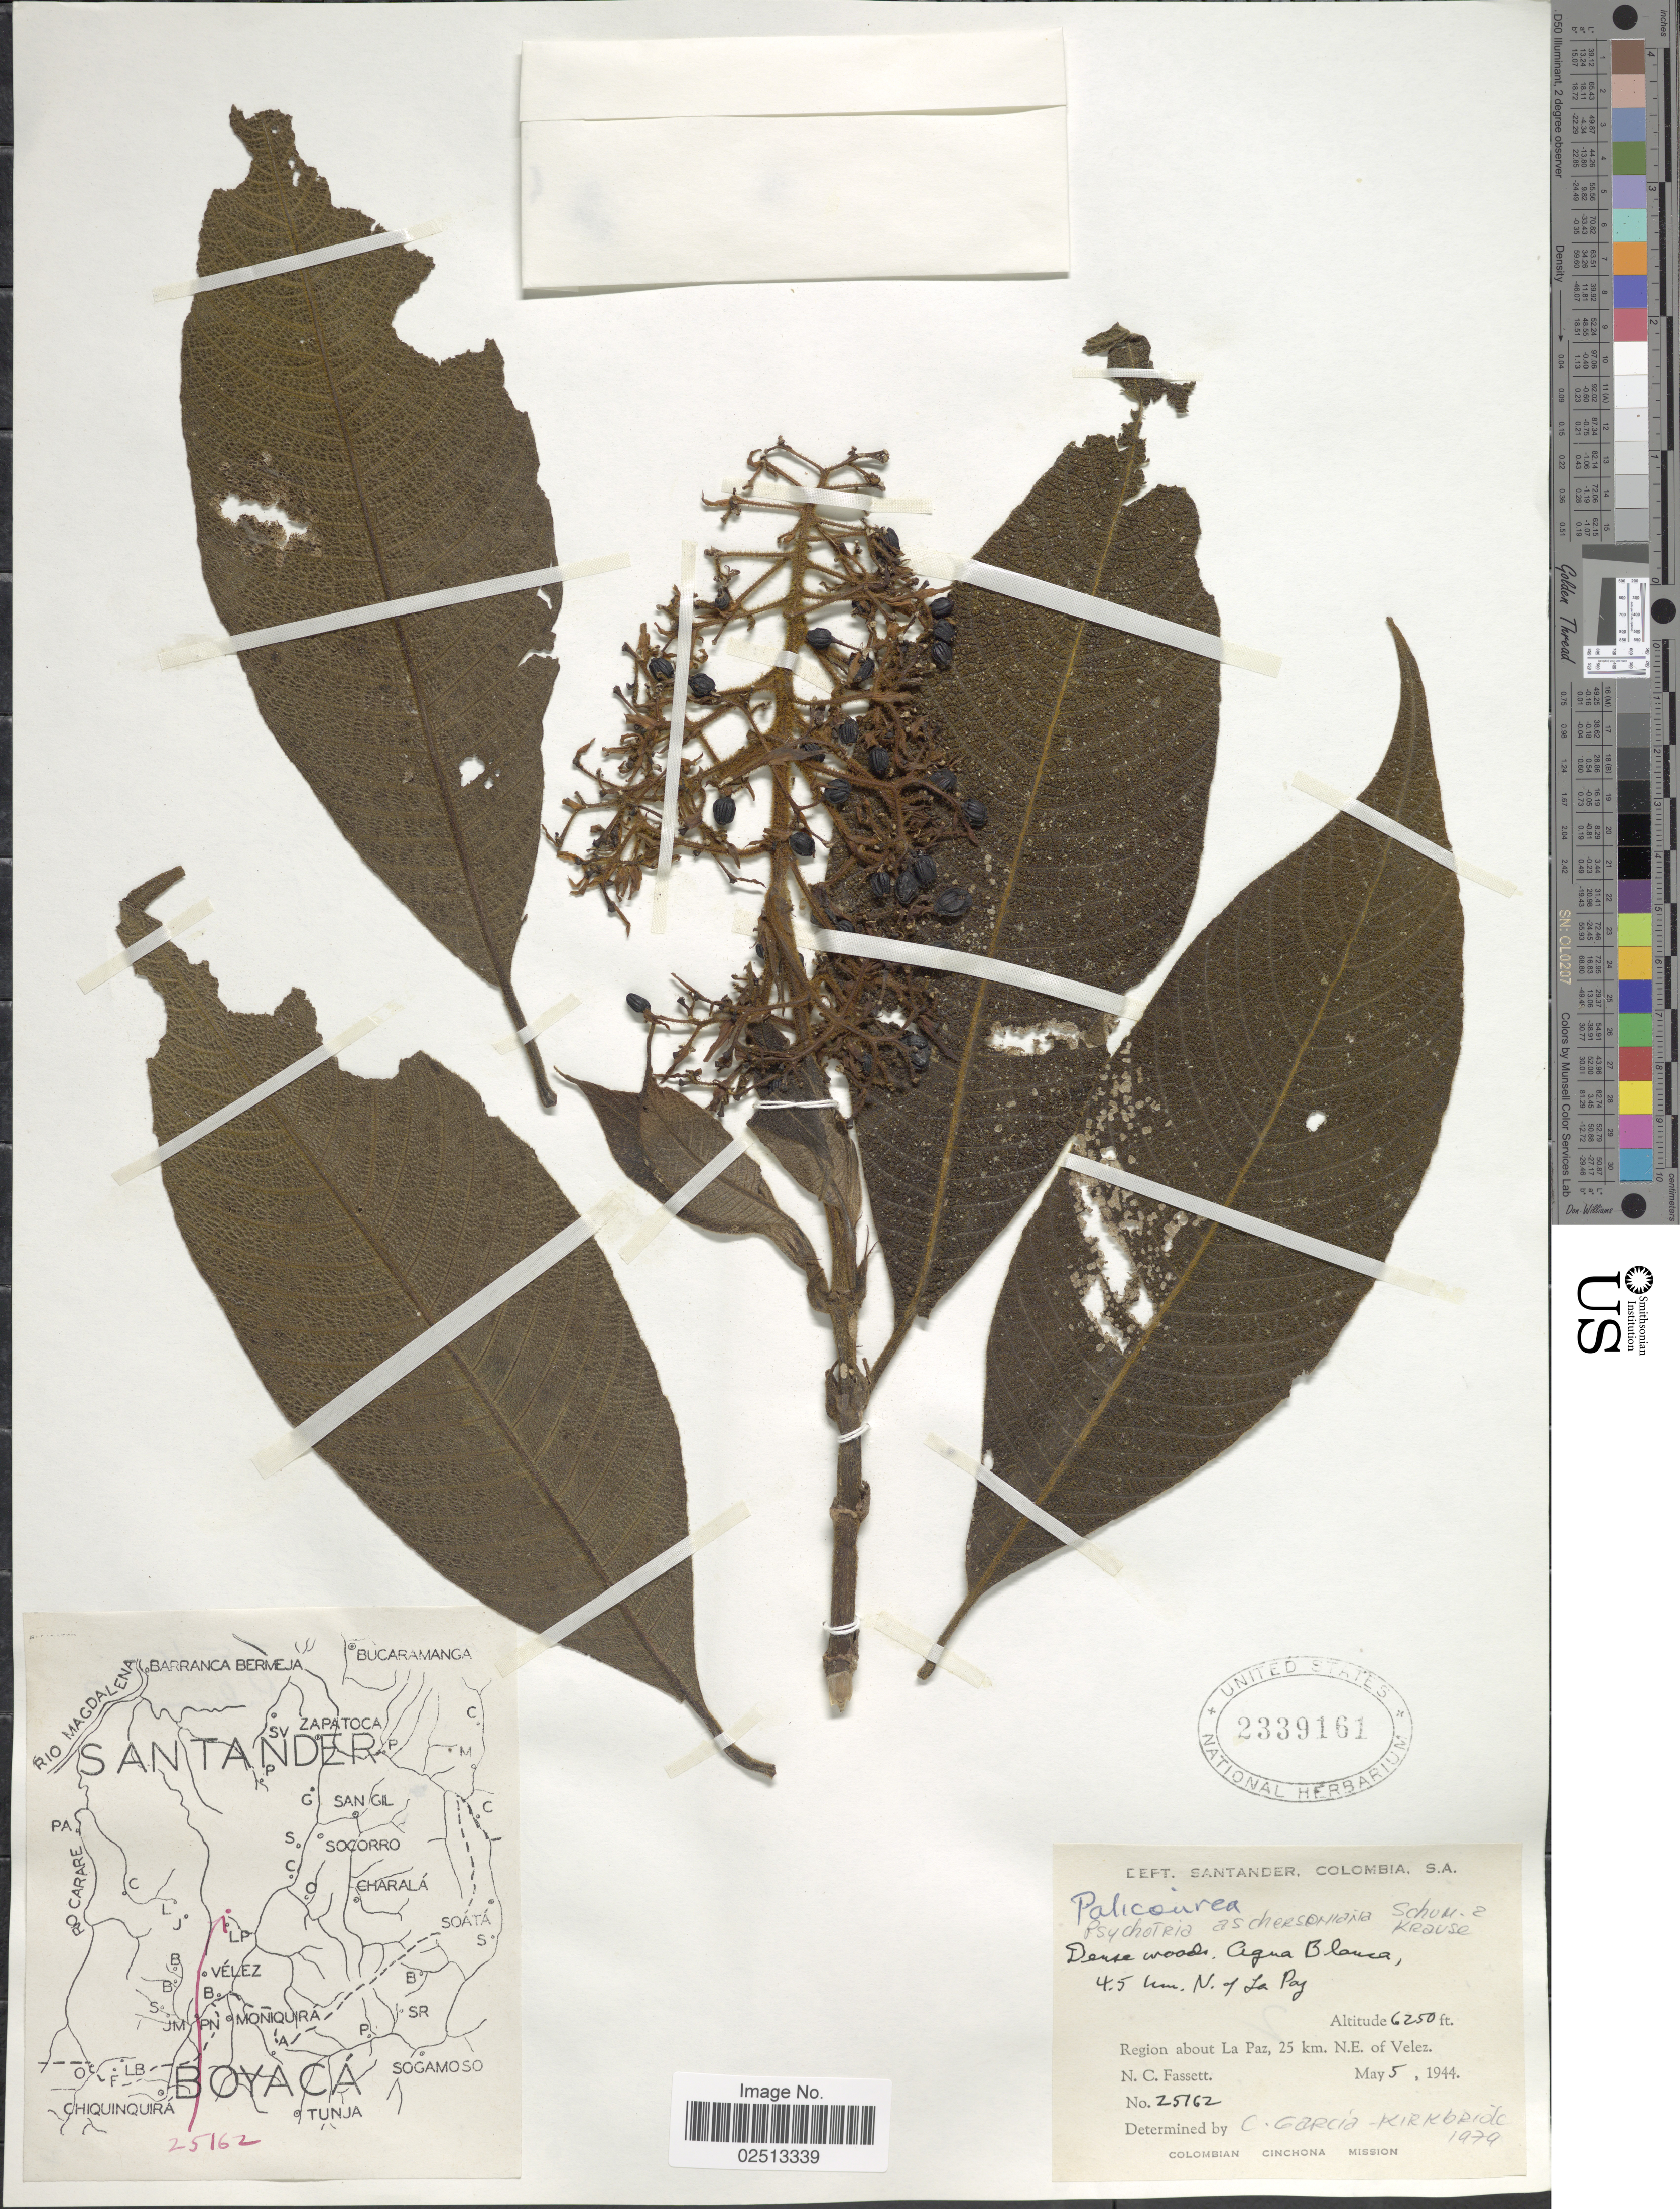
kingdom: Plantae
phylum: Tracheophyta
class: Magnoliopsida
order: Gentianales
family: Rubiaceae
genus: Psychotria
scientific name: Psychotria aschersoniana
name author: K. Schum. & K. Krause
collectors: N. C. Fassett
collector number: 25162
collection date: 1944-05-05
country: Colombia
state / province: Santander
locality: Dept. Santander. Colombia, s. a. Region about La Paz, 25 km. N.E. of Velez.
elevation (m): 1905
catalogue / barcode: US 2339161